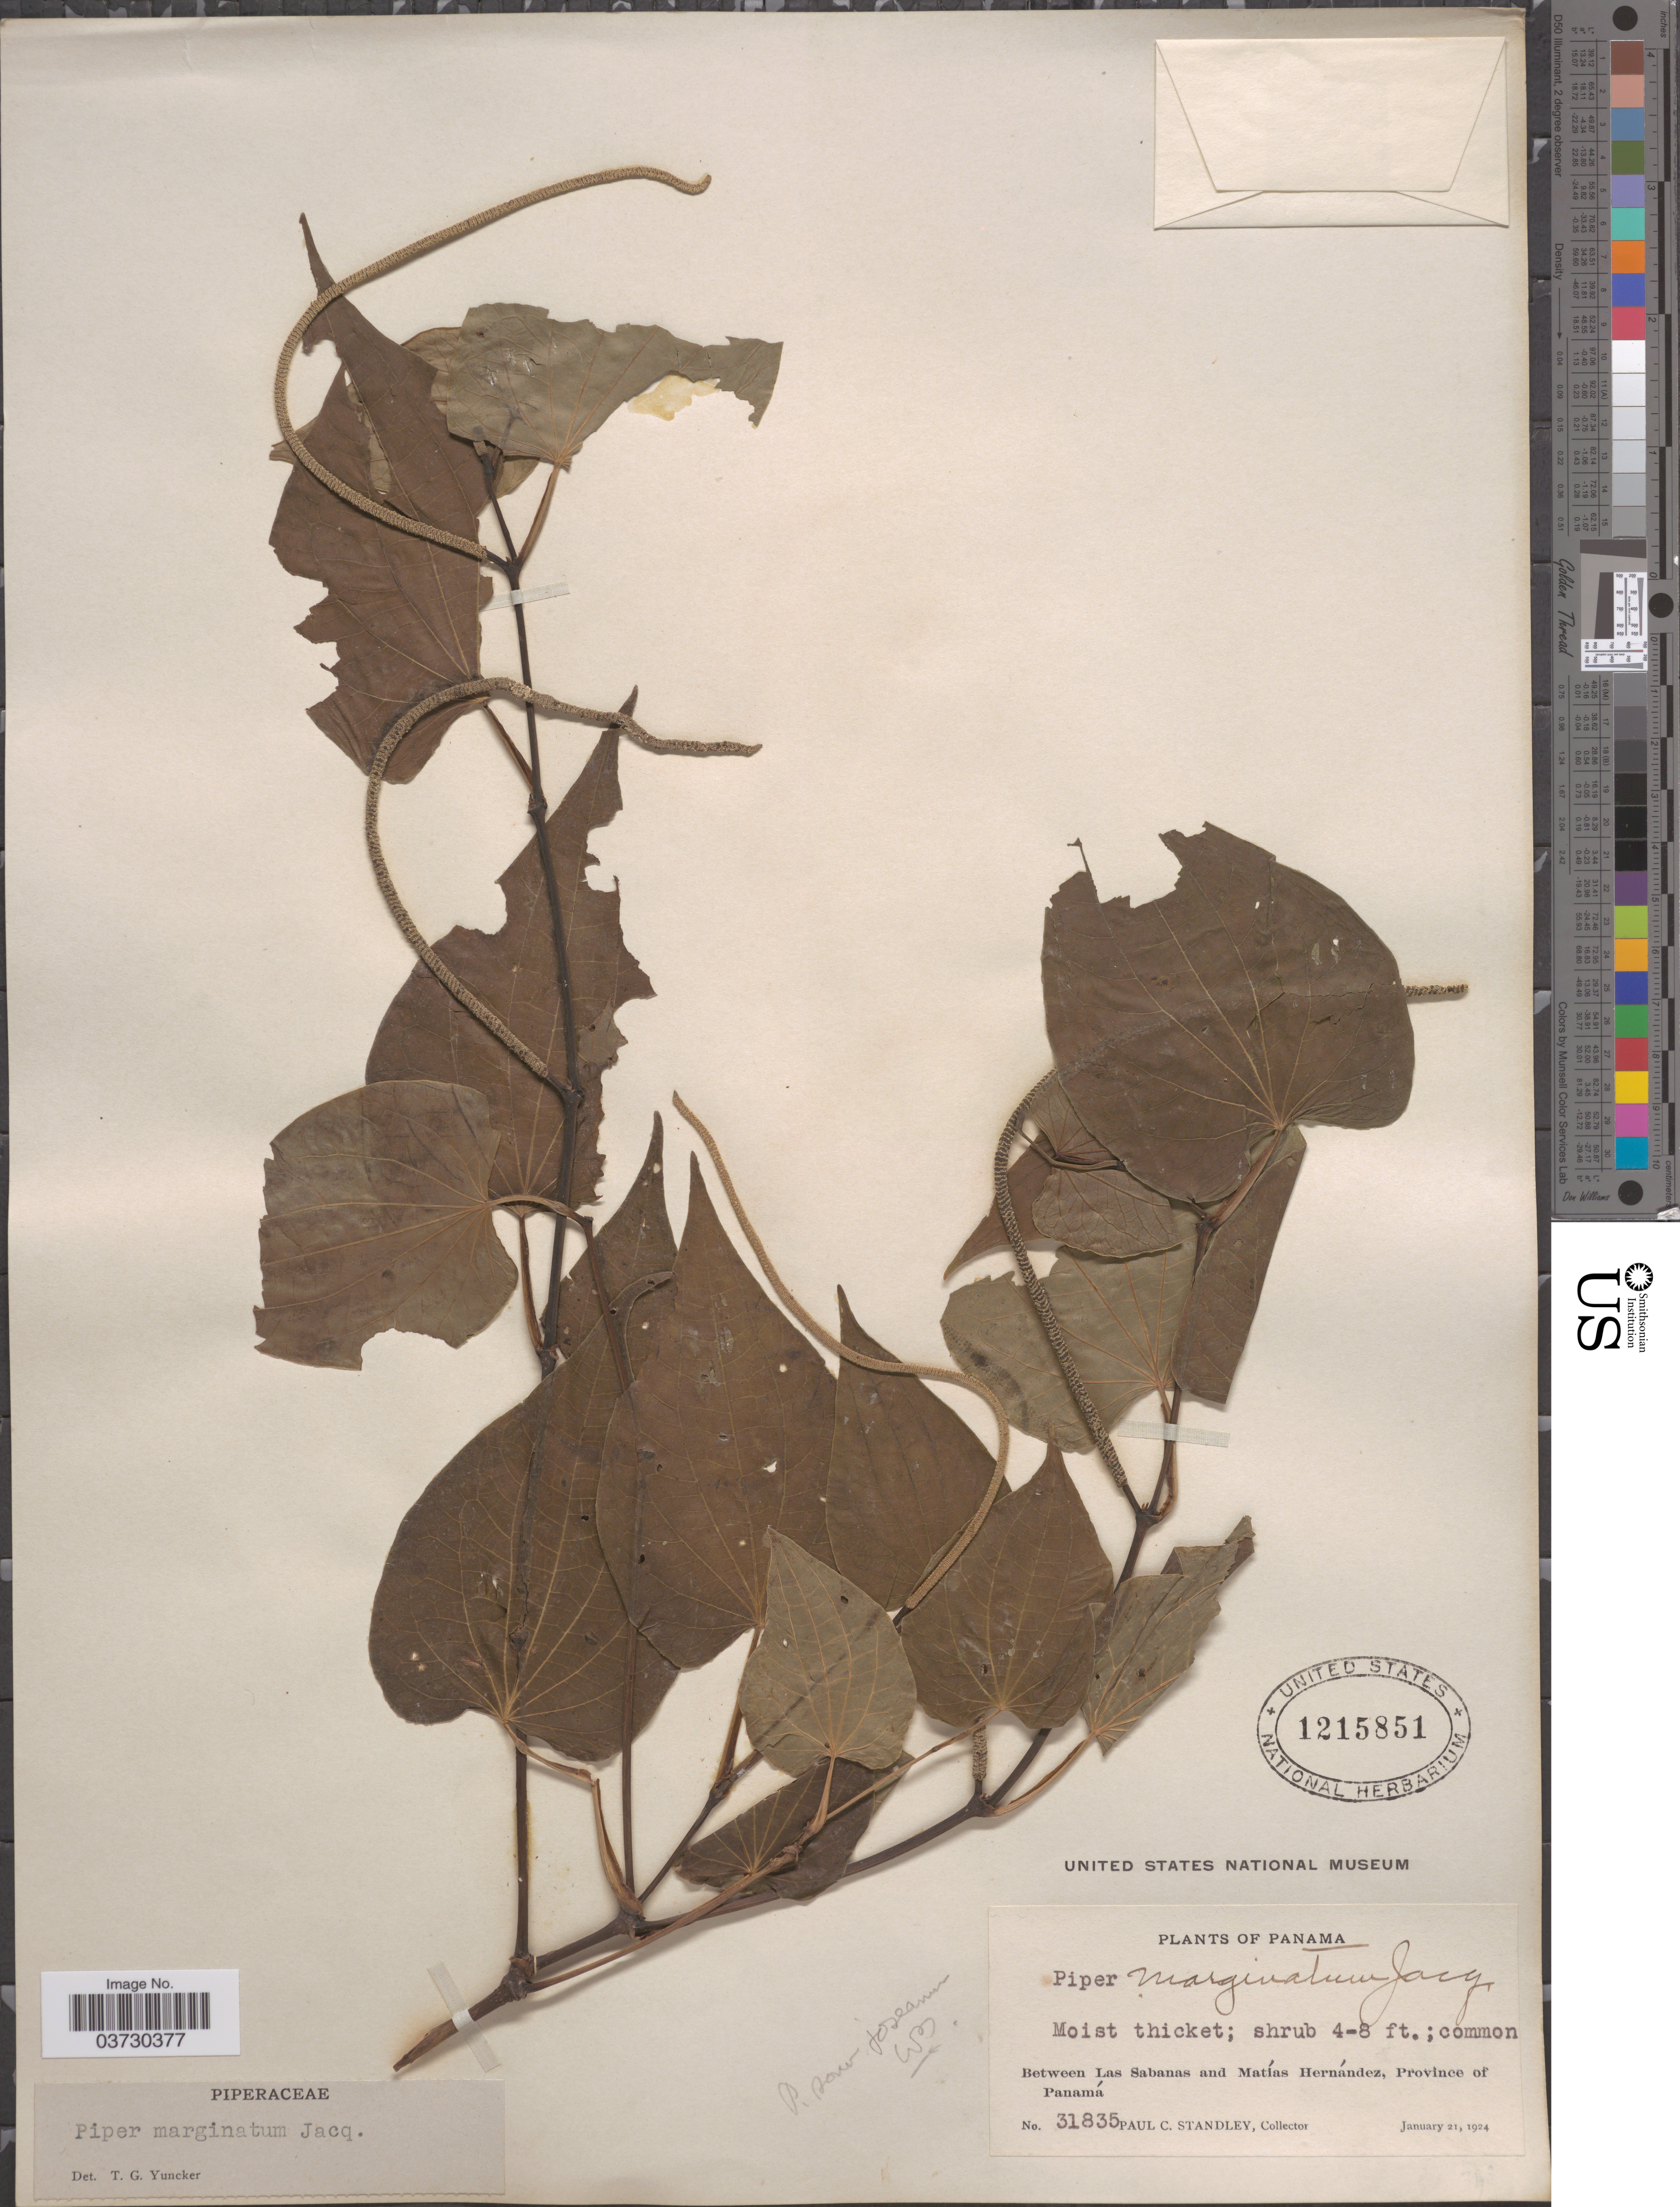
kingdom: Plantae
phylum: Tracheophyta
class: Magnoliopsida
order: Piperales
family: Piperaceae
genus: Piper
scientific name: Piper marginatum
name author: Jacq.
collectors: P. C. Standley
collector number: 31835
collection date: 1924-01-21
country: Panama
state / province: Panamá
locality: Between Las Sabanas and Matías Hernández.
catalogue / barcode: US 1215851